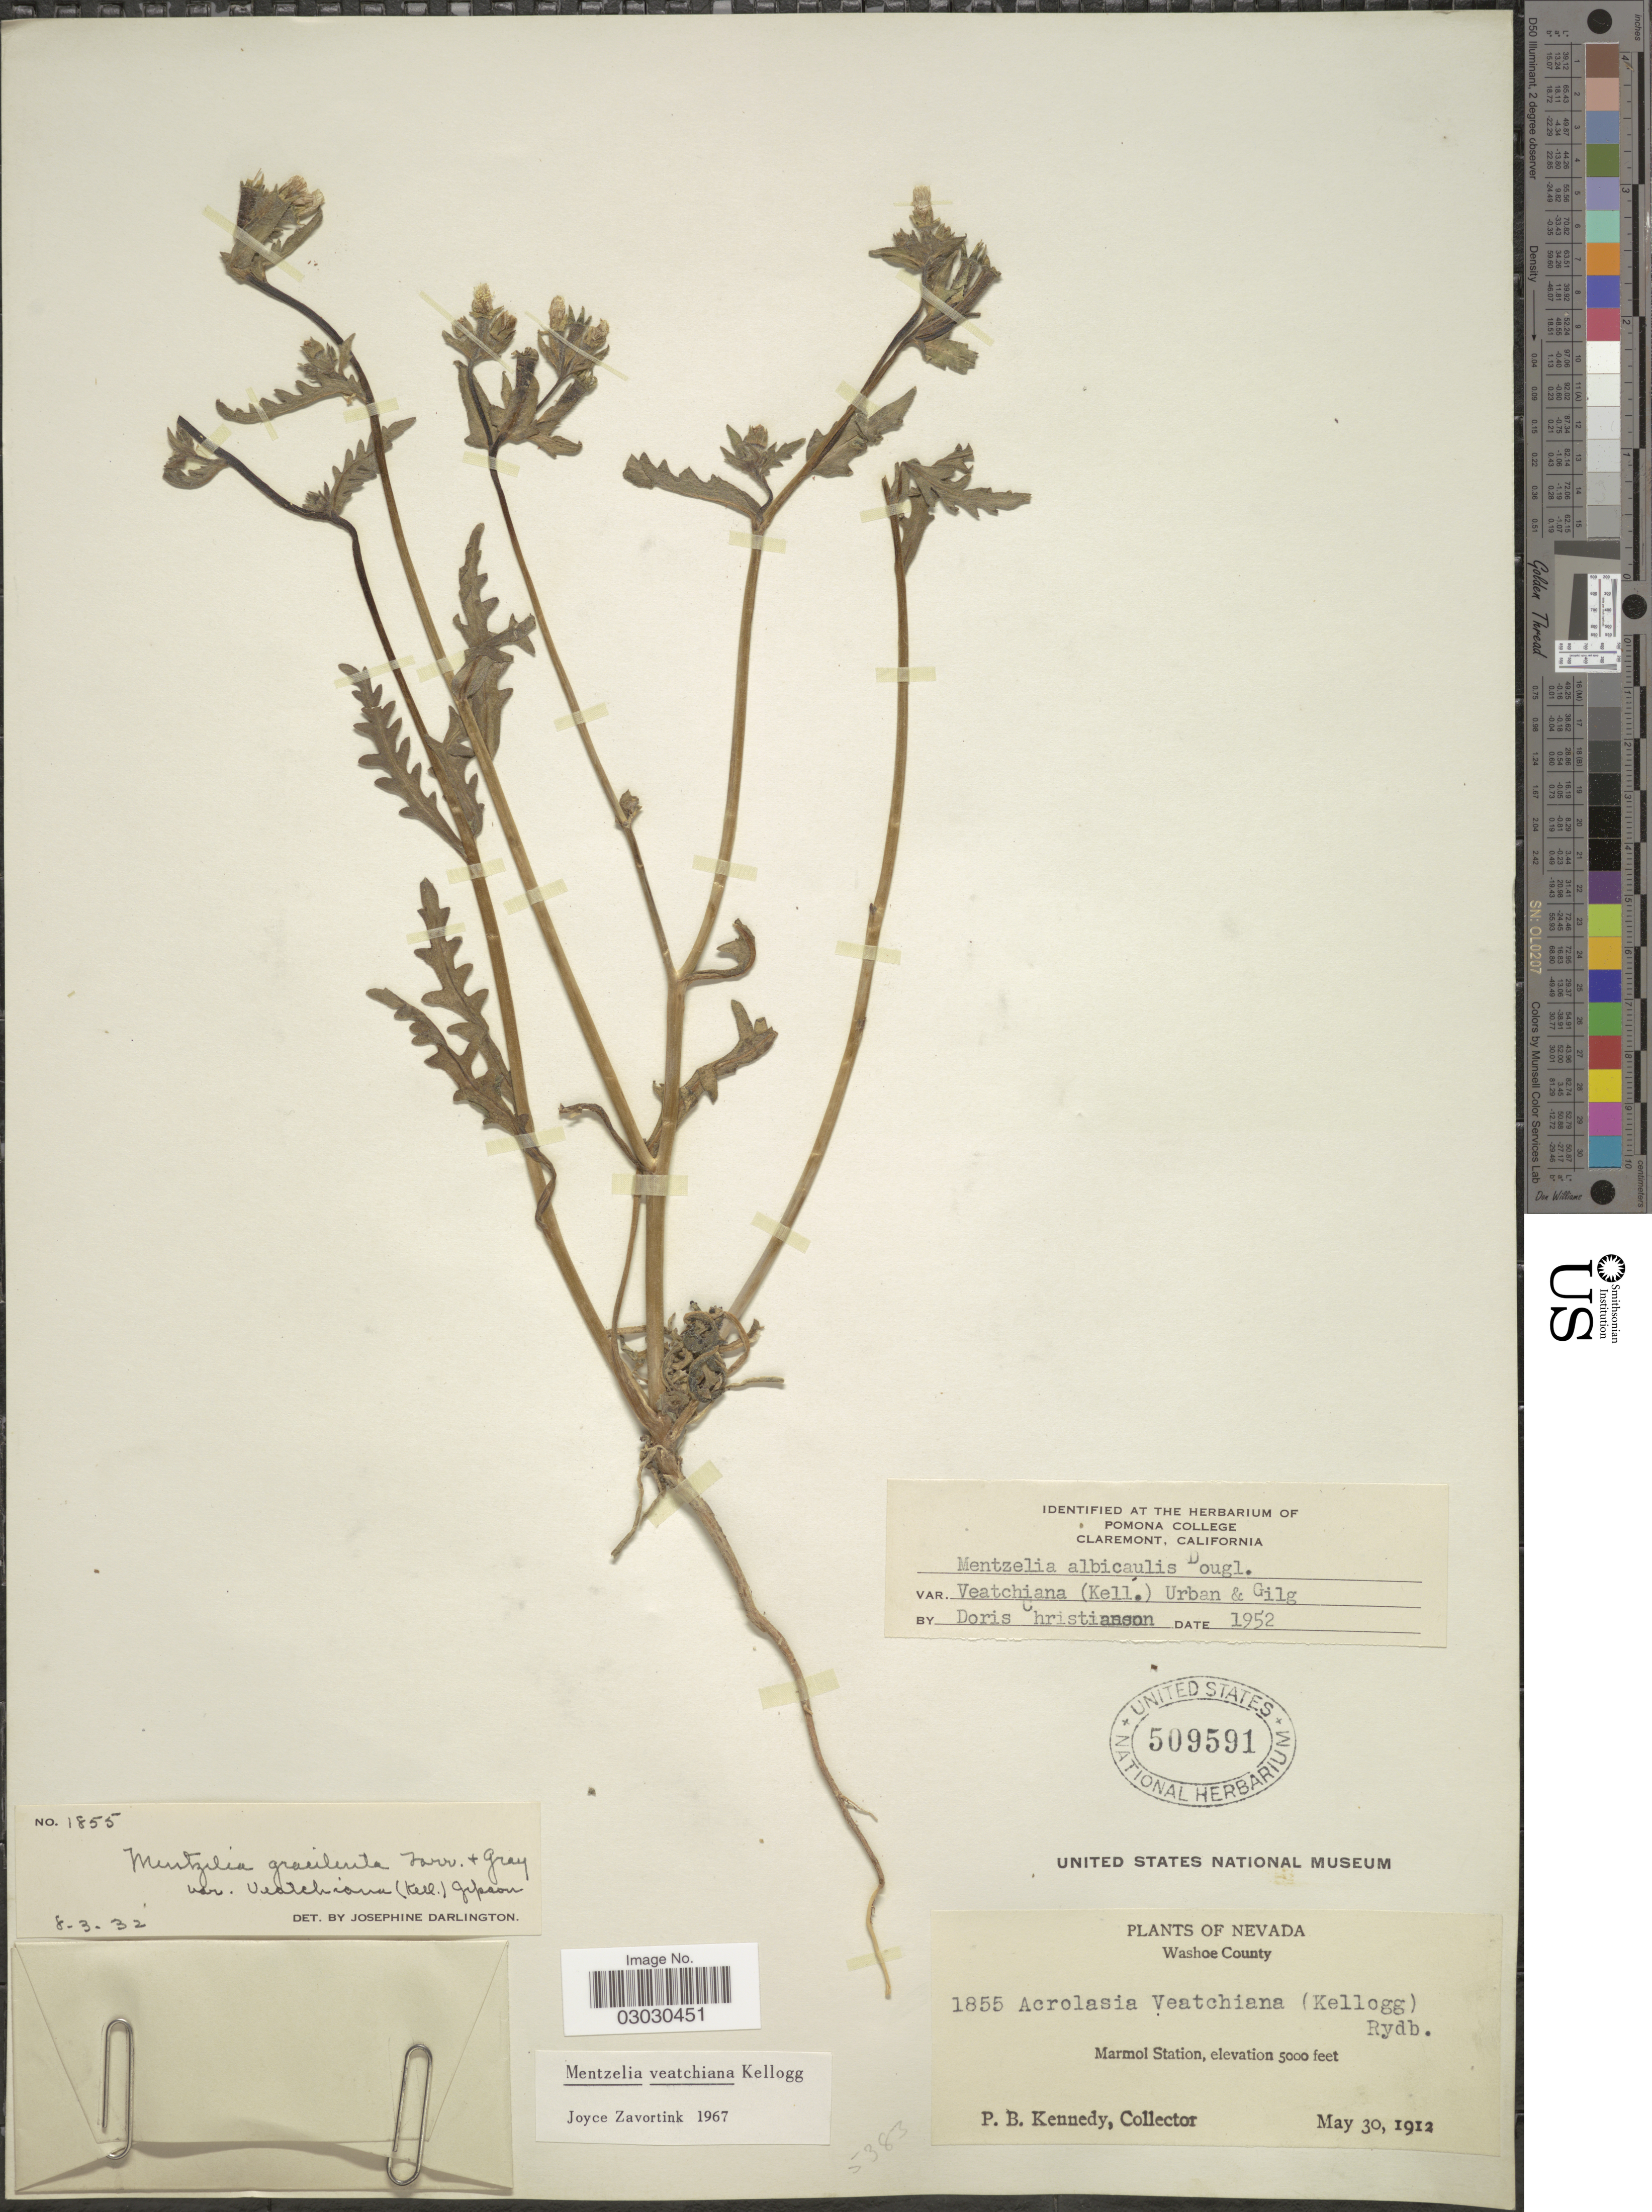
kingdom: Plantae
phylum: Tracheophyta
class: Magnoliopsida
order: Cornales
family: Loasaceae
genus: Mentzelia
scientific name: Mentzelia veatchiana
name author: Kellogg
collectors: P. B. Kennedy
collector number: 1855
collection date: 1912-05-30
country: United States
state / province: Nevada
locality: Washoe County. Marmol Station.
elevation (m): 1524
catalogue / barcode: US 509591